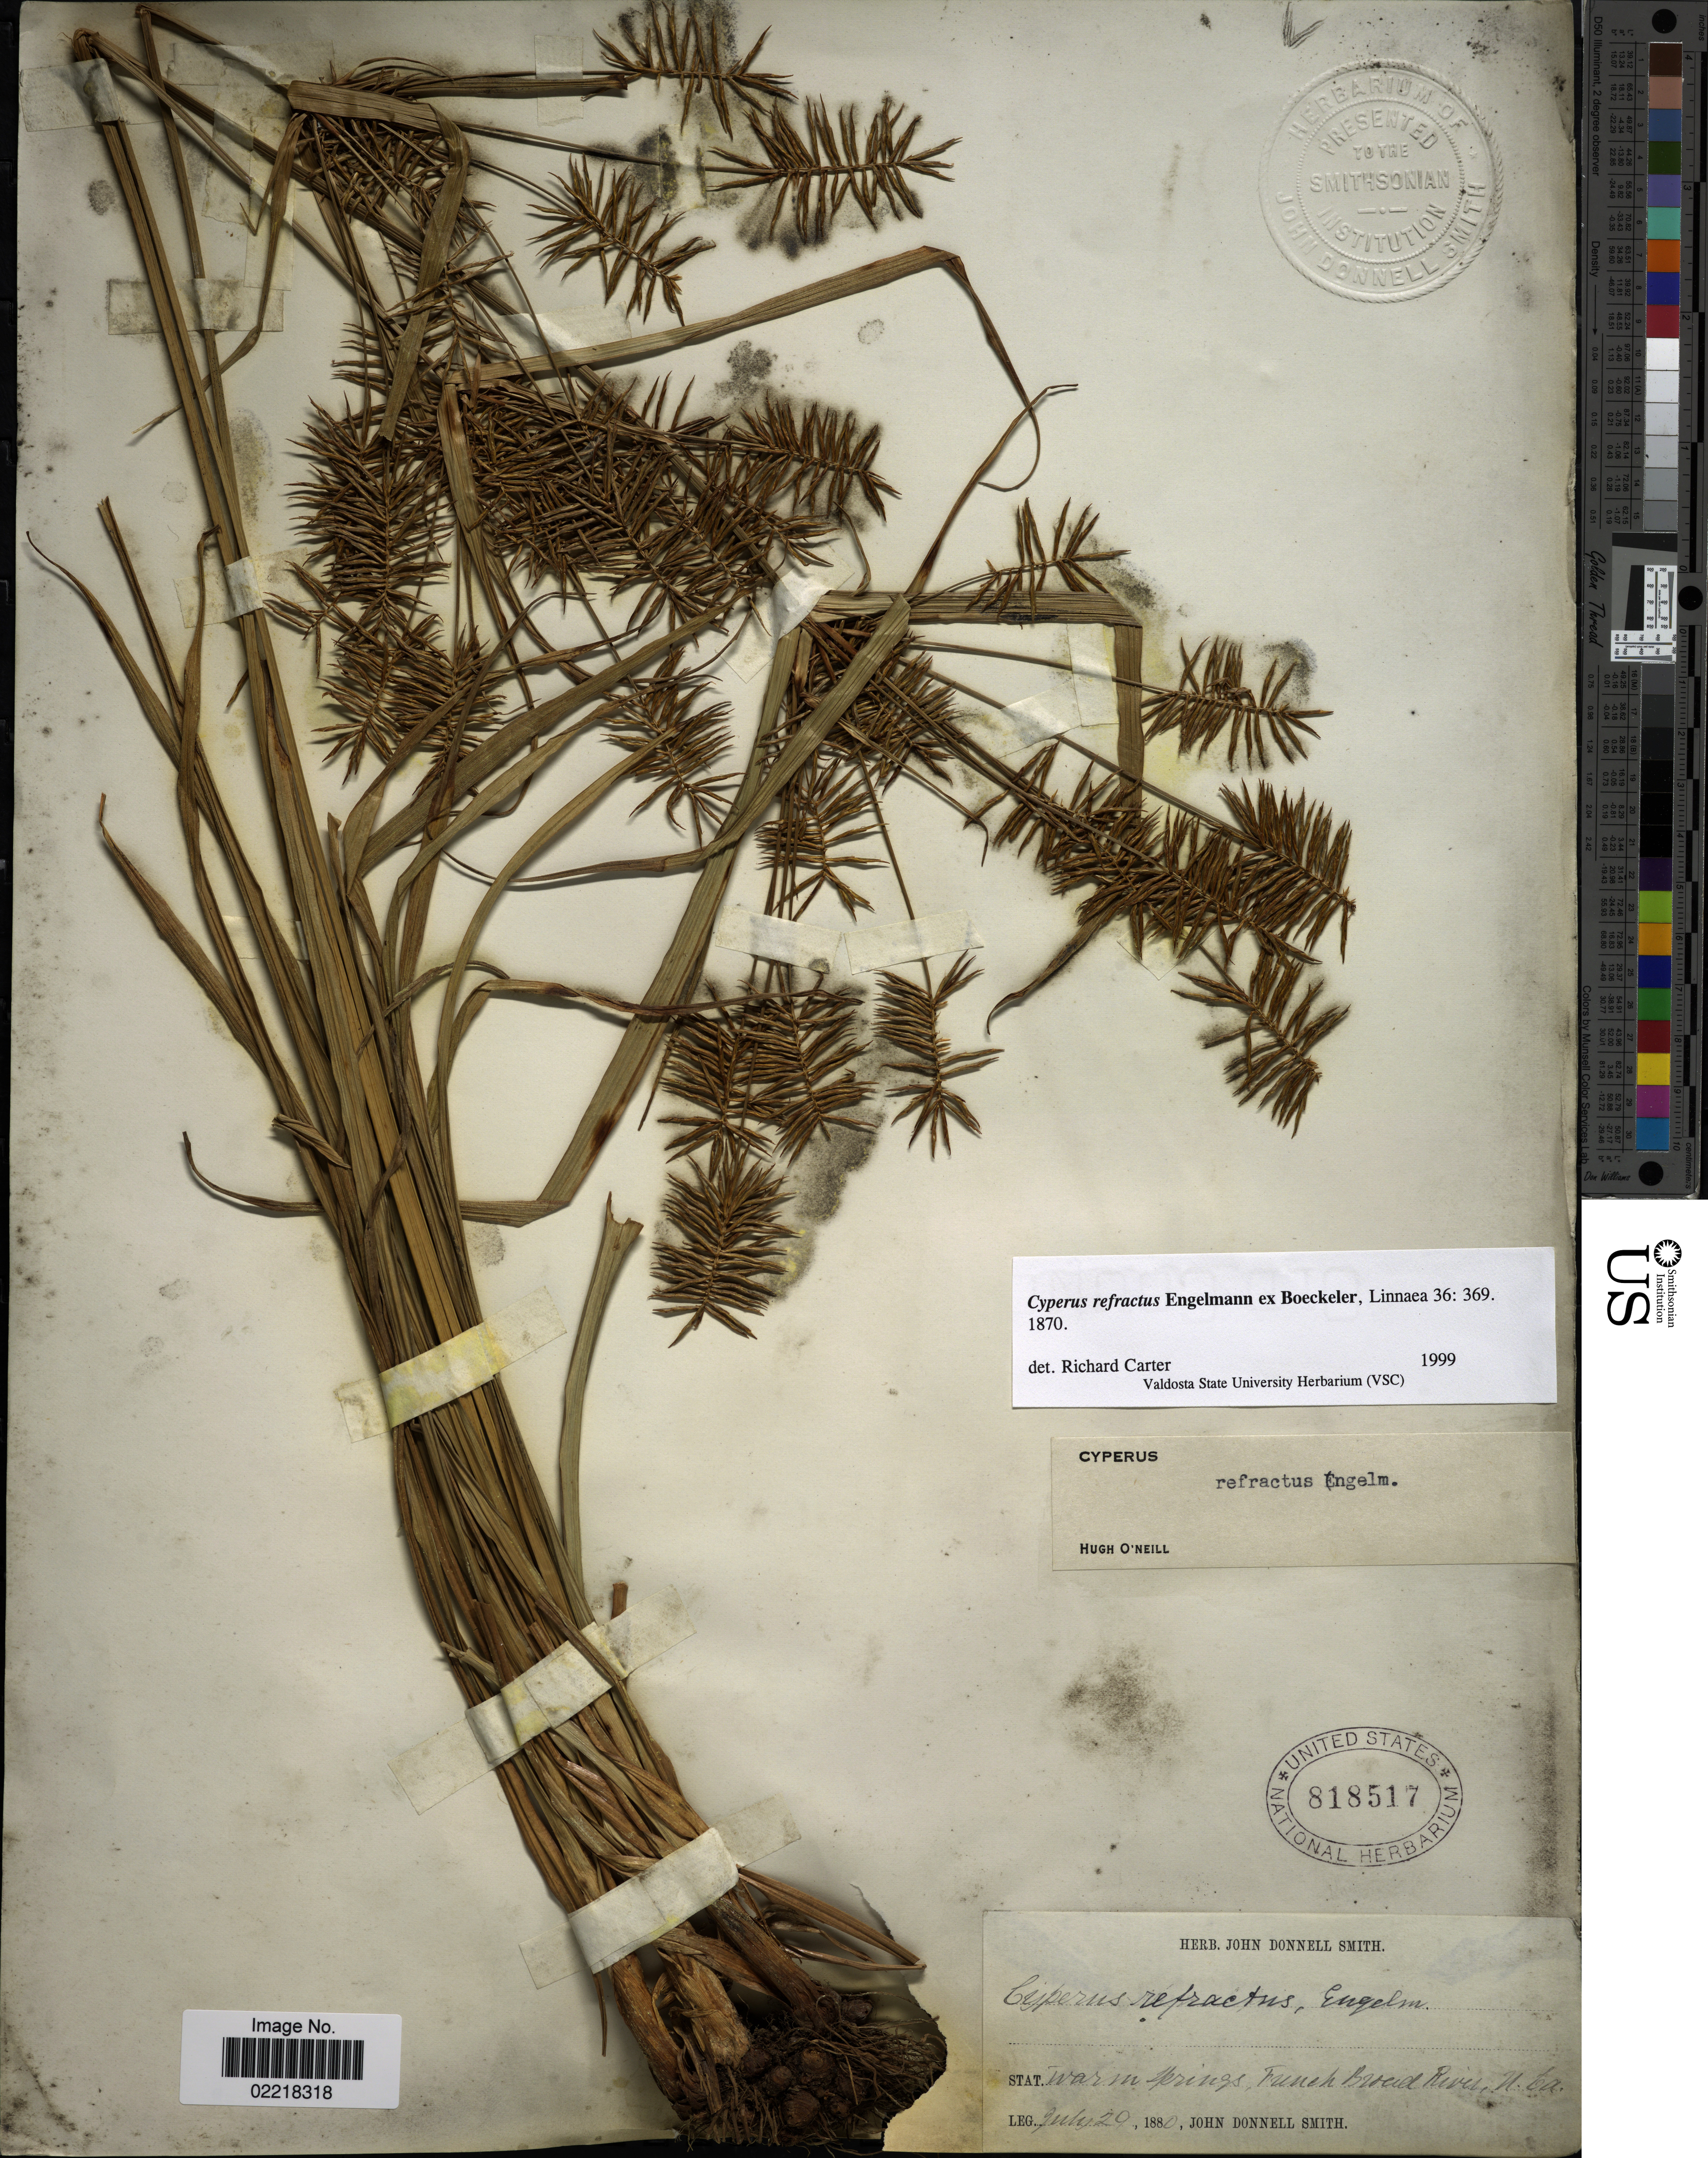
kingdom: Plantae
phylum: Tracheophyta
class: Liliopsida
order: Poales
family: Cyperaceae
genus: Cyperus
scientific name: Cyperus refractus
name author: Engelm. ex Boeckeler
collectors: J. Donnell Smith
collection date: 1880-07-29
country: United States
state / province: North Carolina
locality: Warm Springs, French Broad River, N. Ca.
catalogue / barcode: US 818517